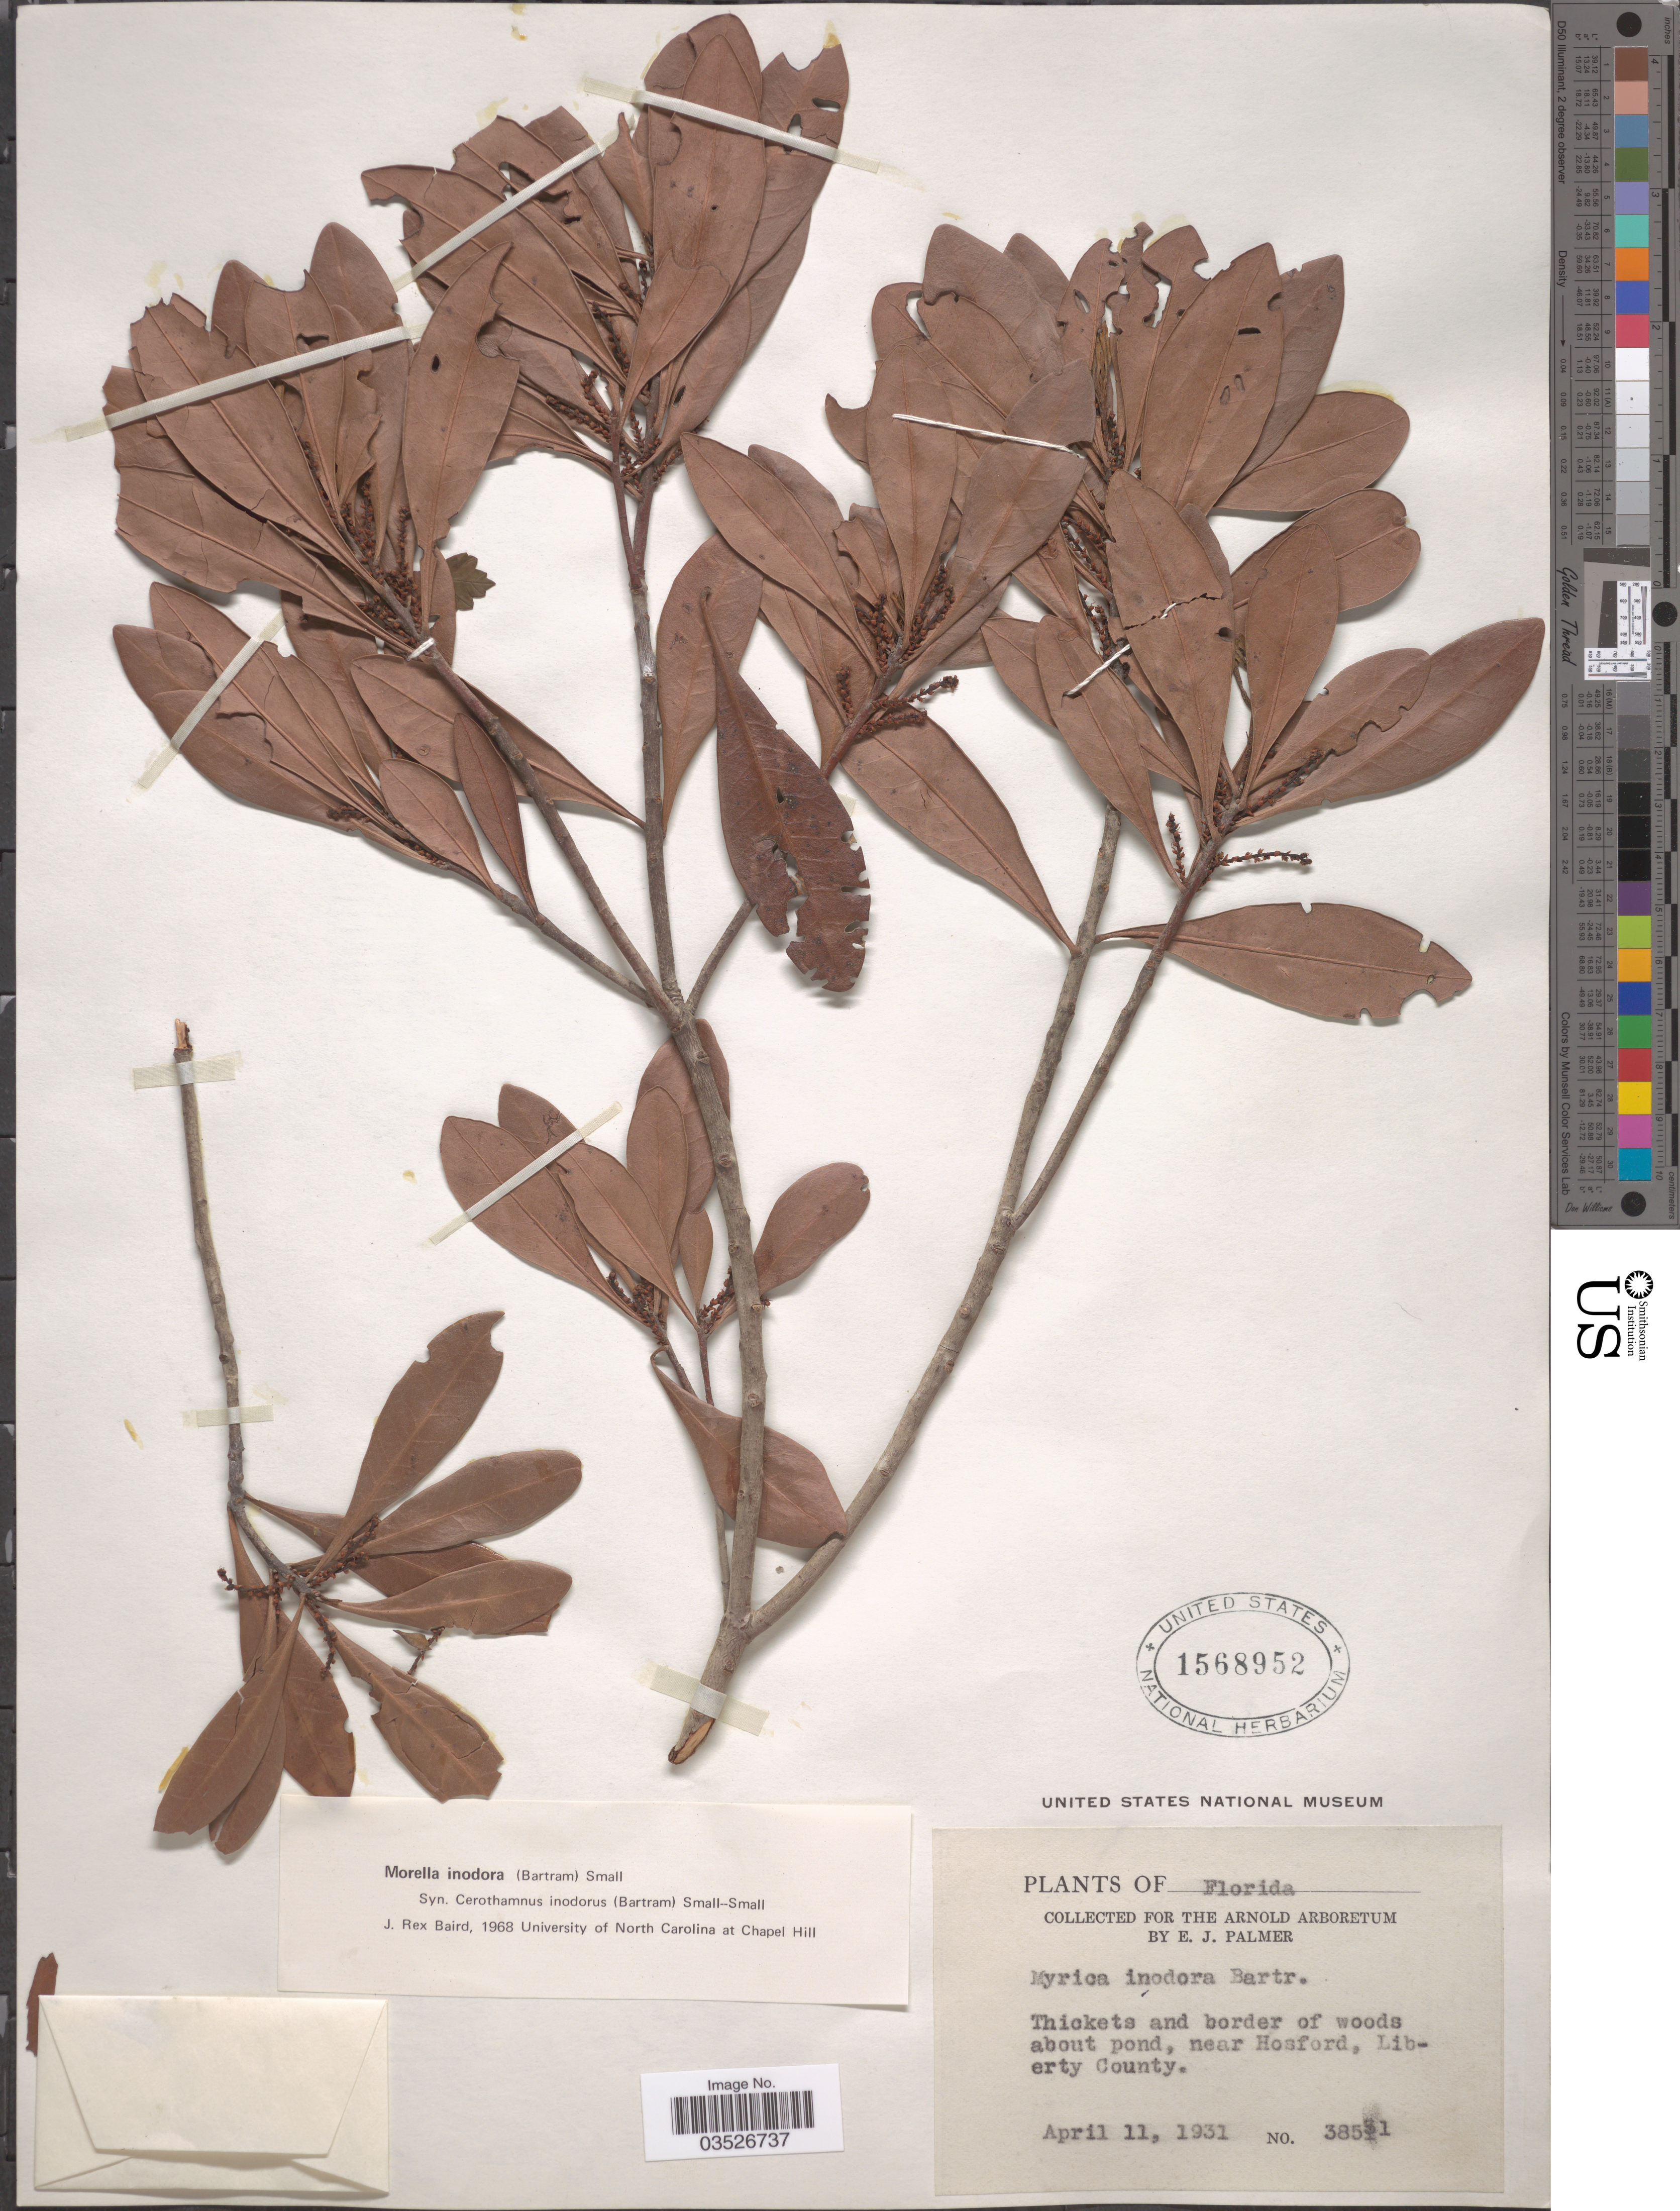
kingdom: Plantae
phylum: Tracheophyta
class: Magnoliopsida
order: Fagales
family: Myricaceae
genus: Morella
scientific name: Morella inodora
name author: (W. Bartram) Small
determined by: Baird, James Rex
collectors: E. J. Palmer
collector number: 38531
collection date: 1931-04-11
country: United States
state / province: Florida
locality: Thickets and border of woods about pond, near Hosford, Liberty County.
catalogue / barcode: US 1568952